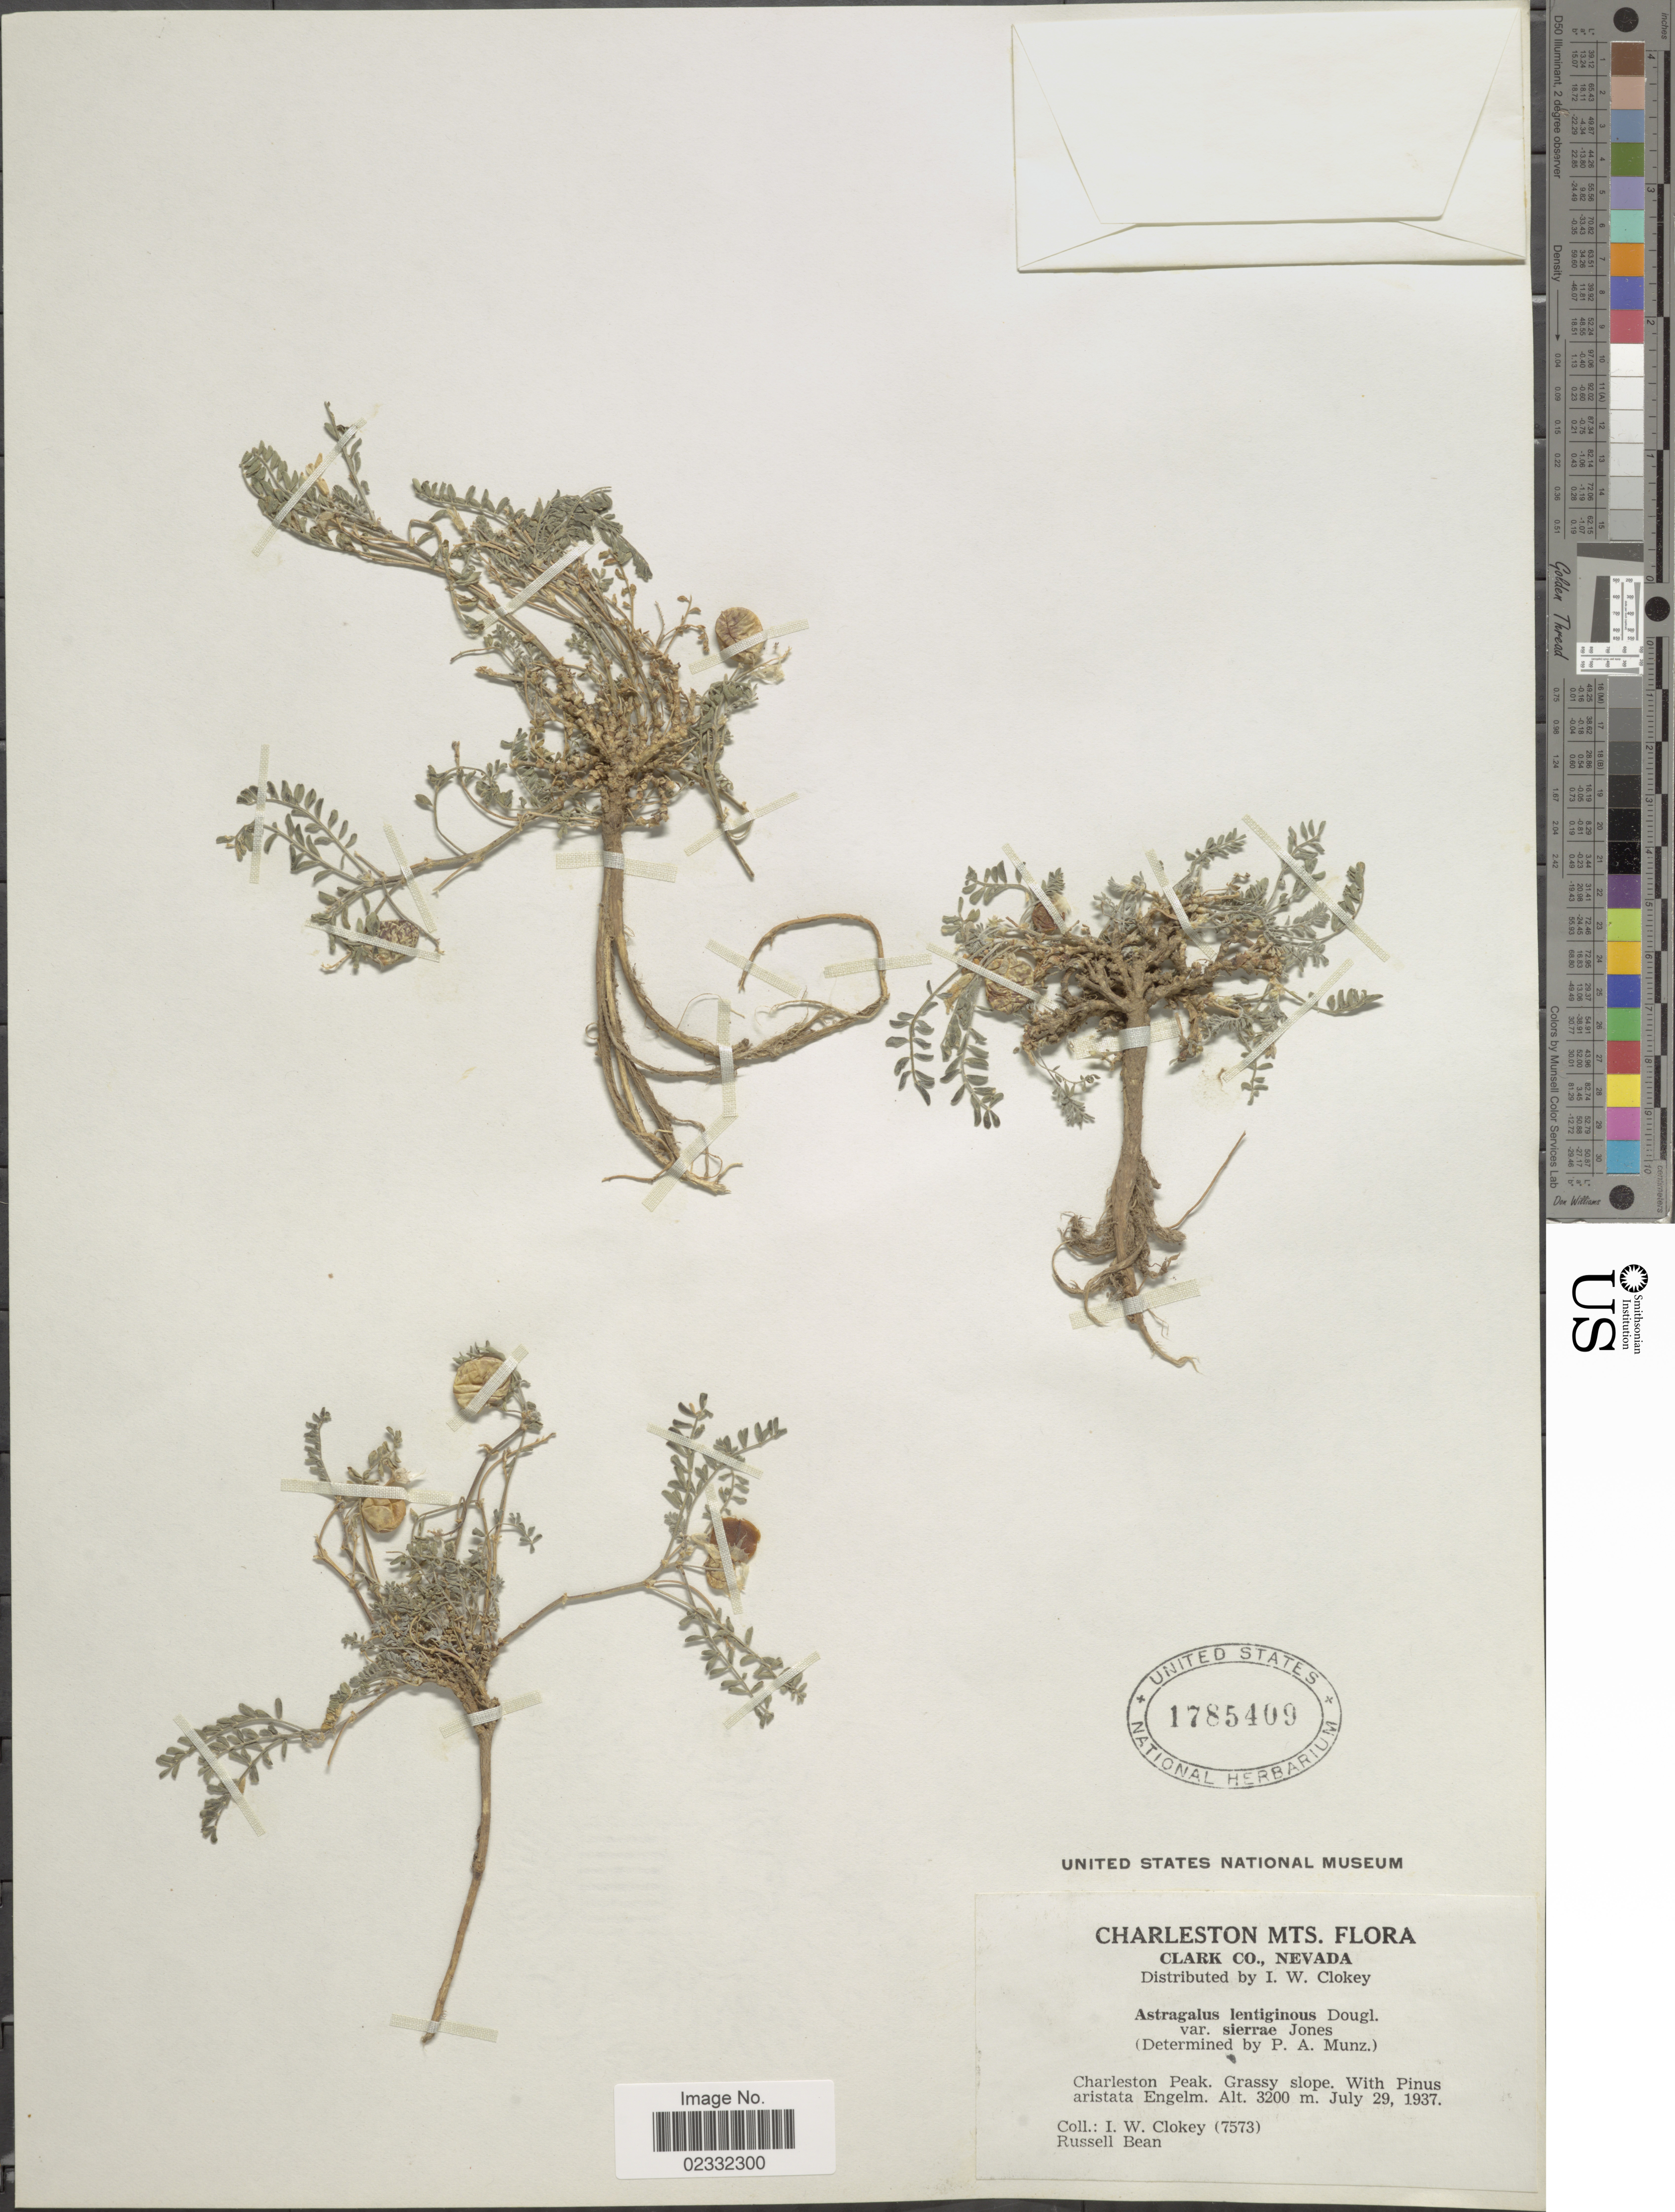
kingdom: Plantae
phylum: Tracheophyta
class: Magnoliopsida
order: Fabales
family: Fabaceae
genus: Astragalus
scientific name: Astragalus lentiginosus var. sierrae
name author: M.E. Jones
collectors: I. W. Clokey & R. Bean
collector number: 7573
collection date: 1937-07-29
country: United States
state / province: Nevada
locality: Nevada, Charleston Peak, Grassy slope.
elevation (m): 3200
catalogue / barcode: US 1785400